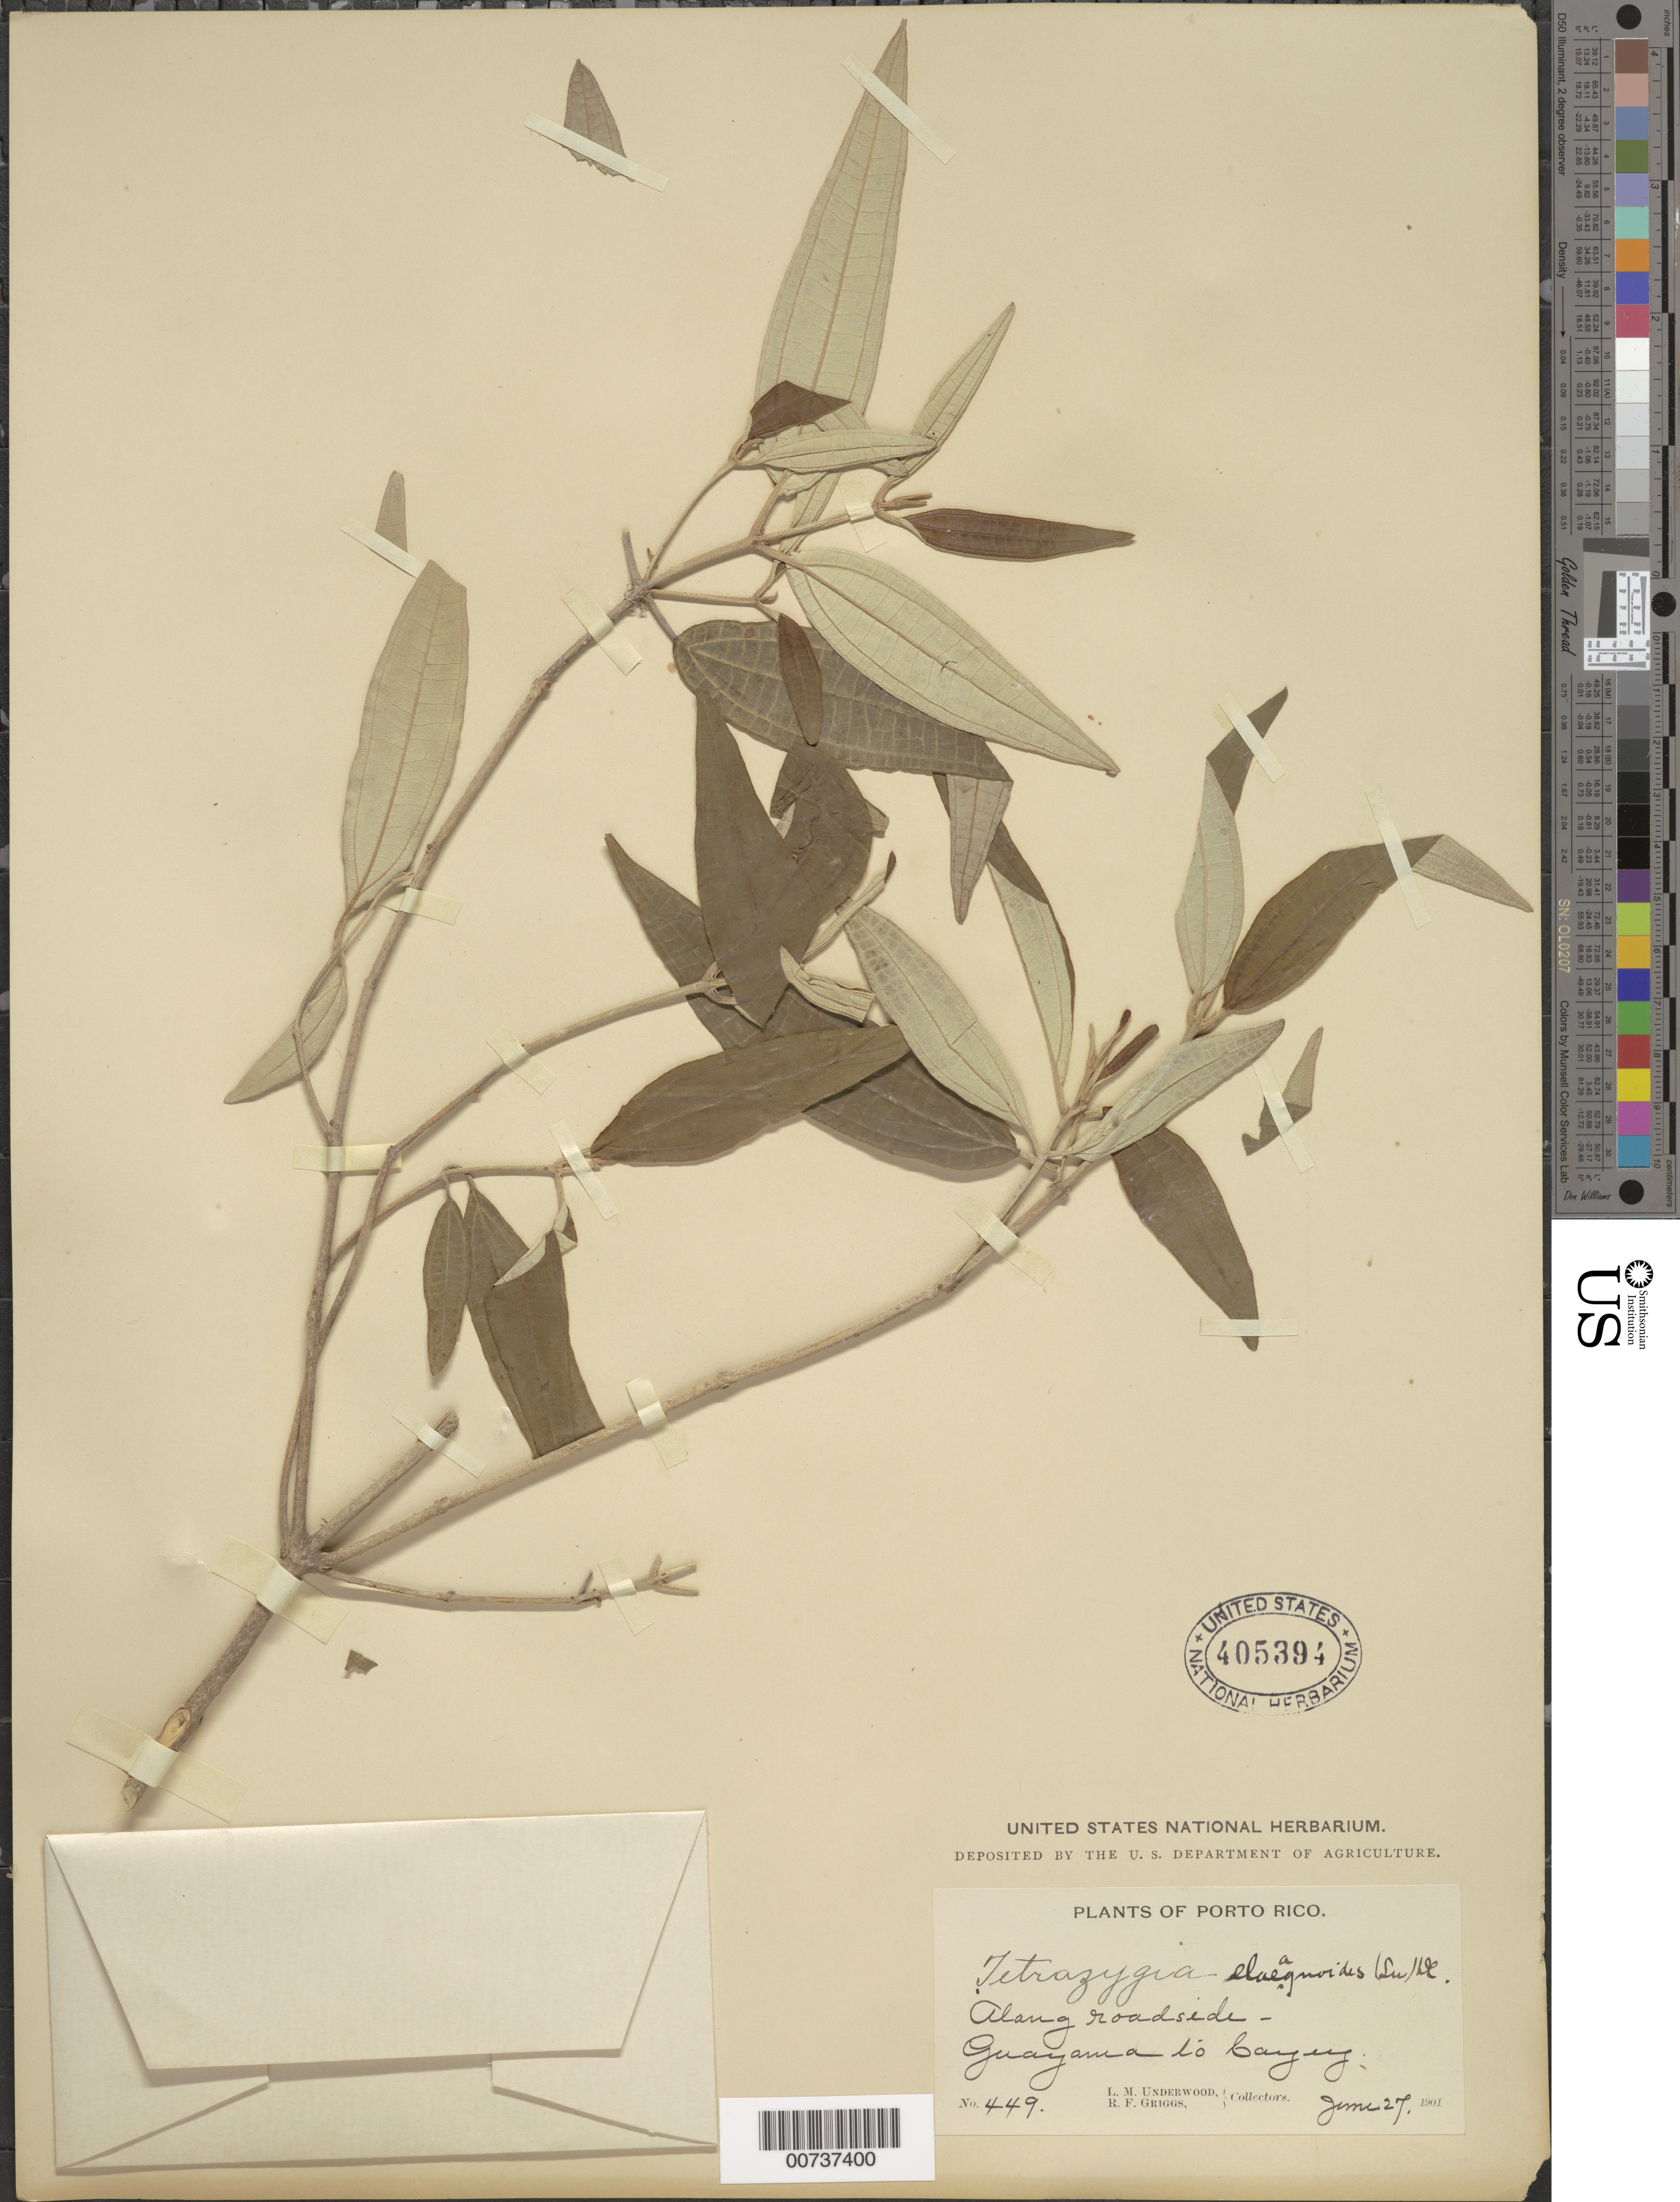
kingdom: Plantae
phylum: Tracheophyta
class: Magnoliopsida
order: Myrtales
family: Melastomataceae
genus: Miconia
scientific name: Miconia elaeagnoides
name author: (Sw.) Griseb.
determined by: Judd, Walter S.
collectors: L. M. Underwood & R. F. Griggs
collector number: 449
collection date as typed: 27 Jun 1901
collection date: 1901-06-27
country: Puerto Rico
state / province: Cayey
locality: Along roadside Guayama to Cayey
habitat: Along roadside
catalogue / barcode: US 405394